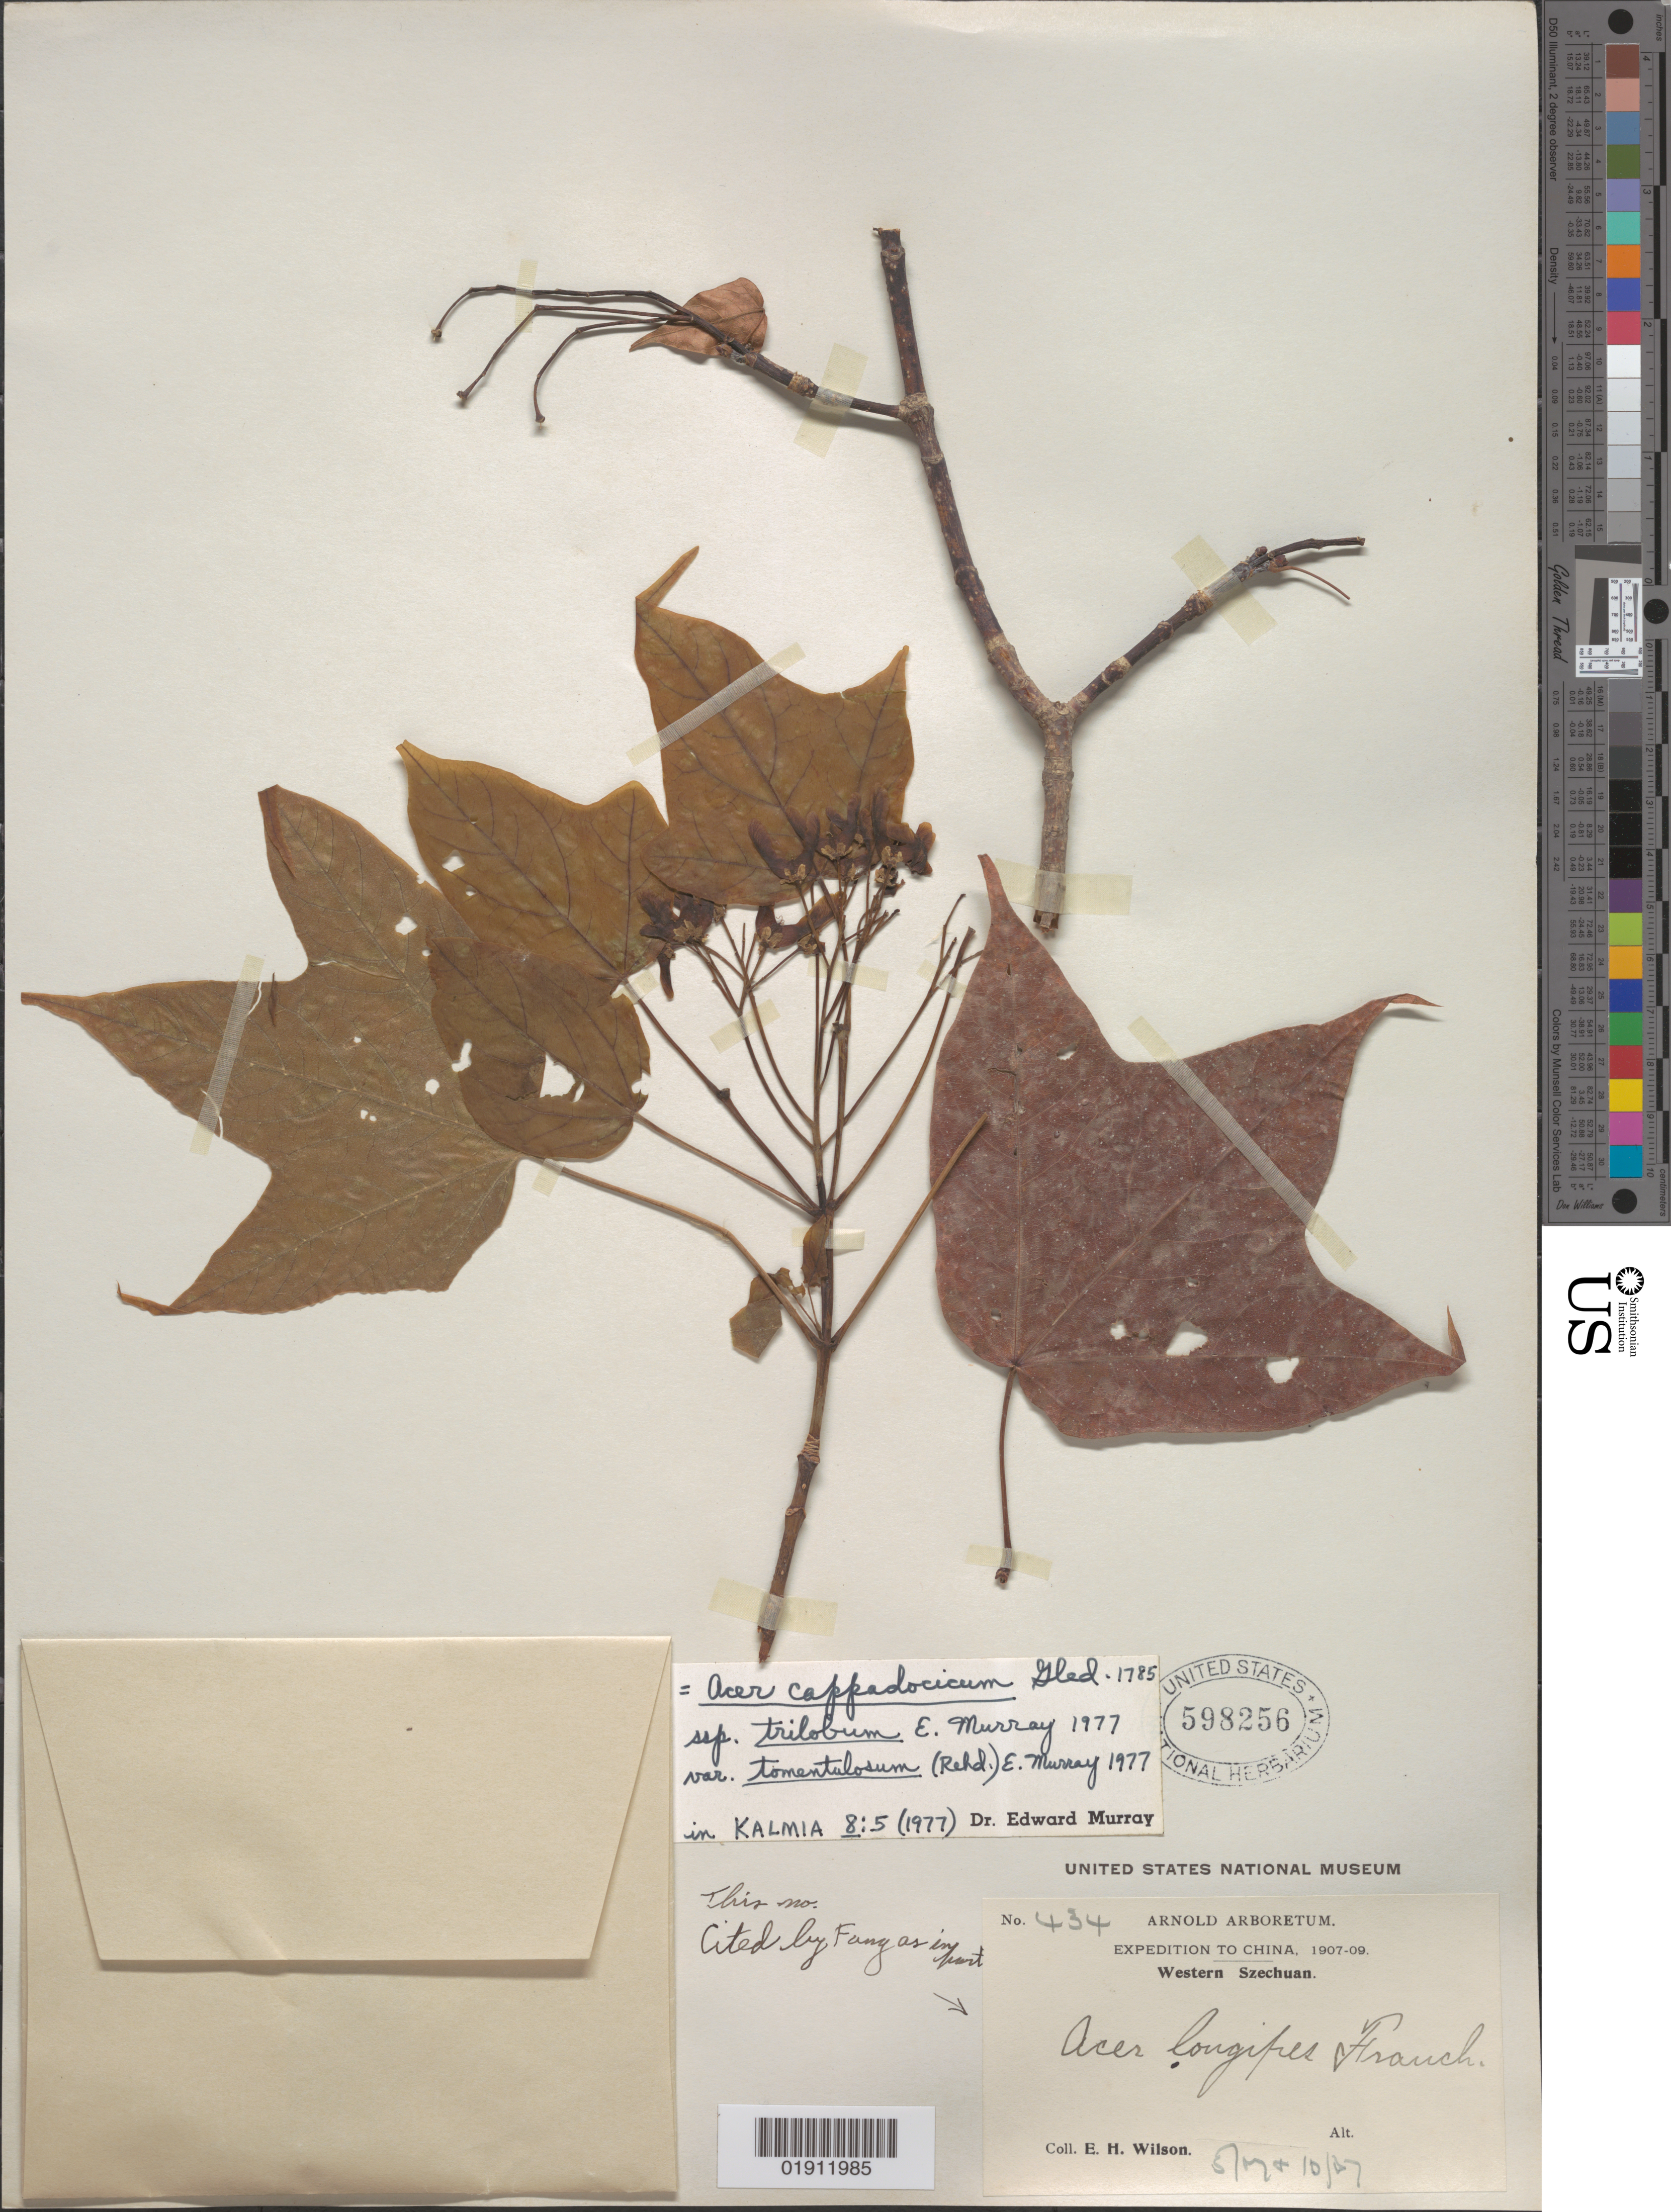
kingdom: Plantae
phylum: Tracheophyta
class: Magnoliopsida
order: Sapindales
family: Sapindaceae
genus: Acer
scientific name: Acer cappadocicum subsp. trilobum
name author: A.E. Murray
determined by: Murray, Edward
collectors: E. H. Wilson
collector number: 434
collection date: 1907-05/1907-10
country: China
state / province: Sichuan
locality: Western Szechuan [Sichuan]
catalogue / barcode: US 598256